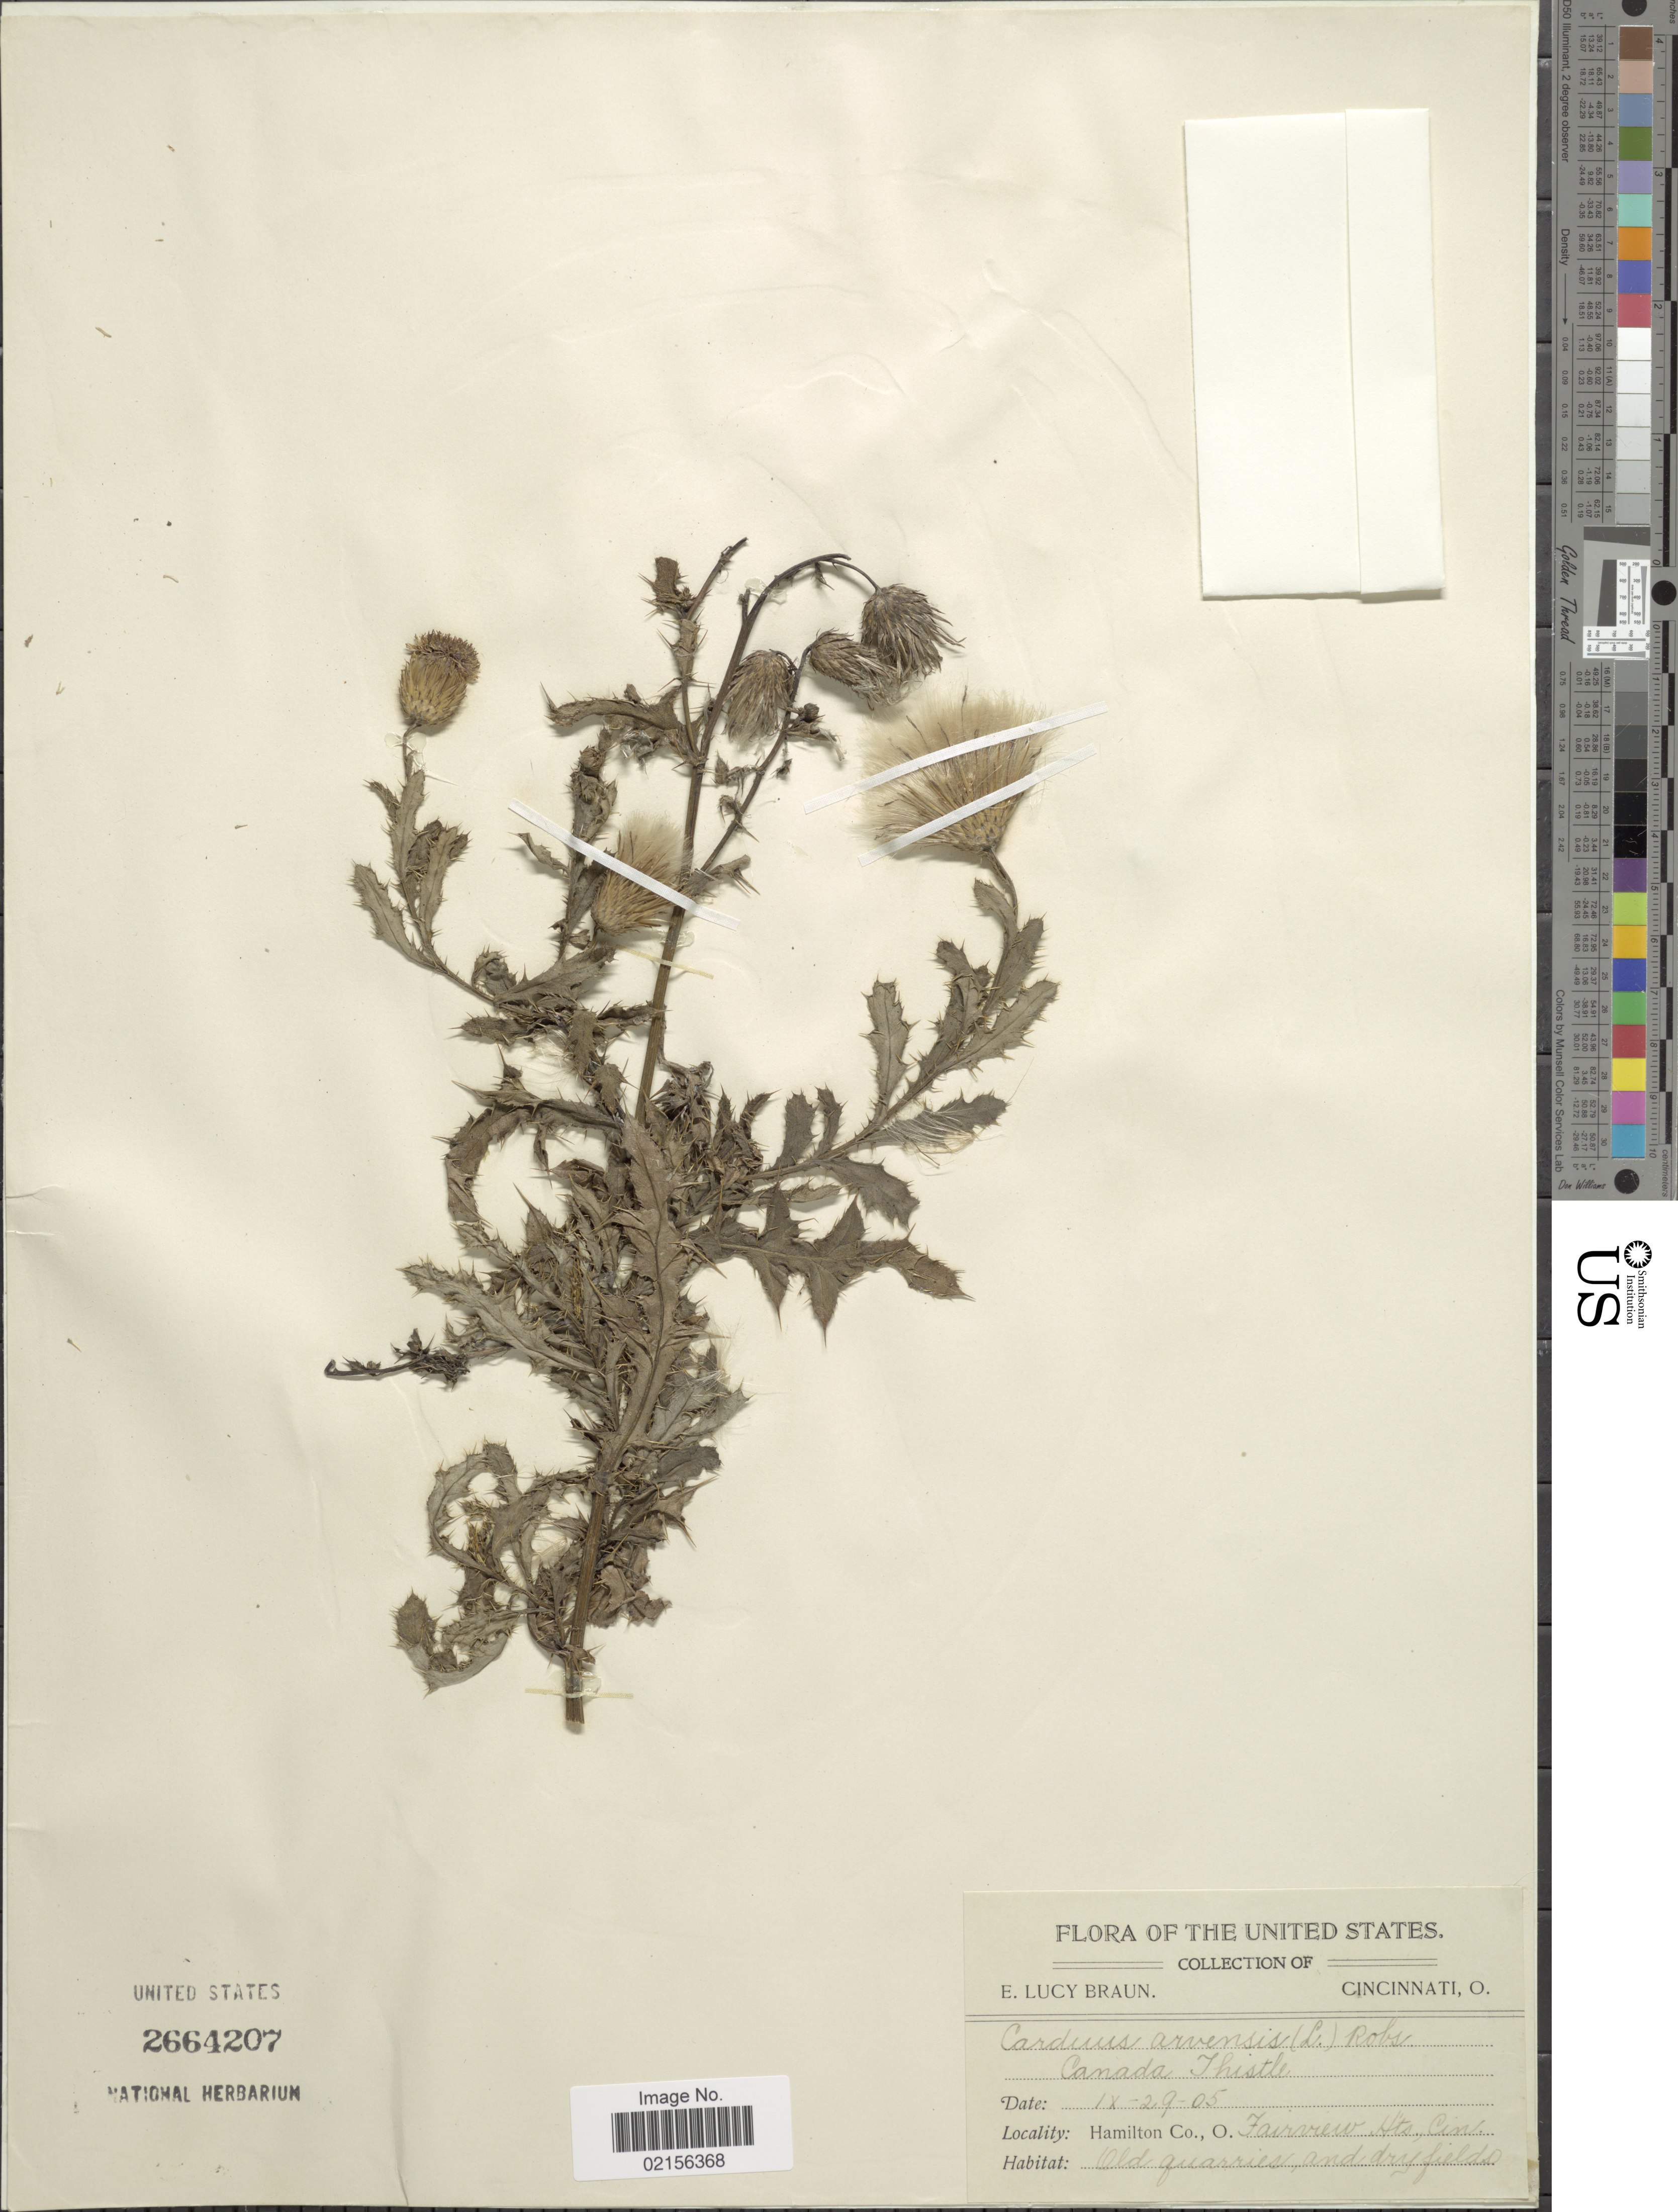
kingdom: Plantae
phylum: Tracheophyta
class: Magnoliopsida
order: Asterales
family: Asteraceae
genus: Cirsium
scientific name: Cirsium arvense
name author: (L.) Scop.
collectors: E. L. Braun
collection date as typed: Transcribed d/m/y: 29/9/5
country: United States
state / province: Ohio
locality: Hamilton Co., Fairview, mts Cin, Old quarries, and dry fields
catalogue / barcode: US 2664207